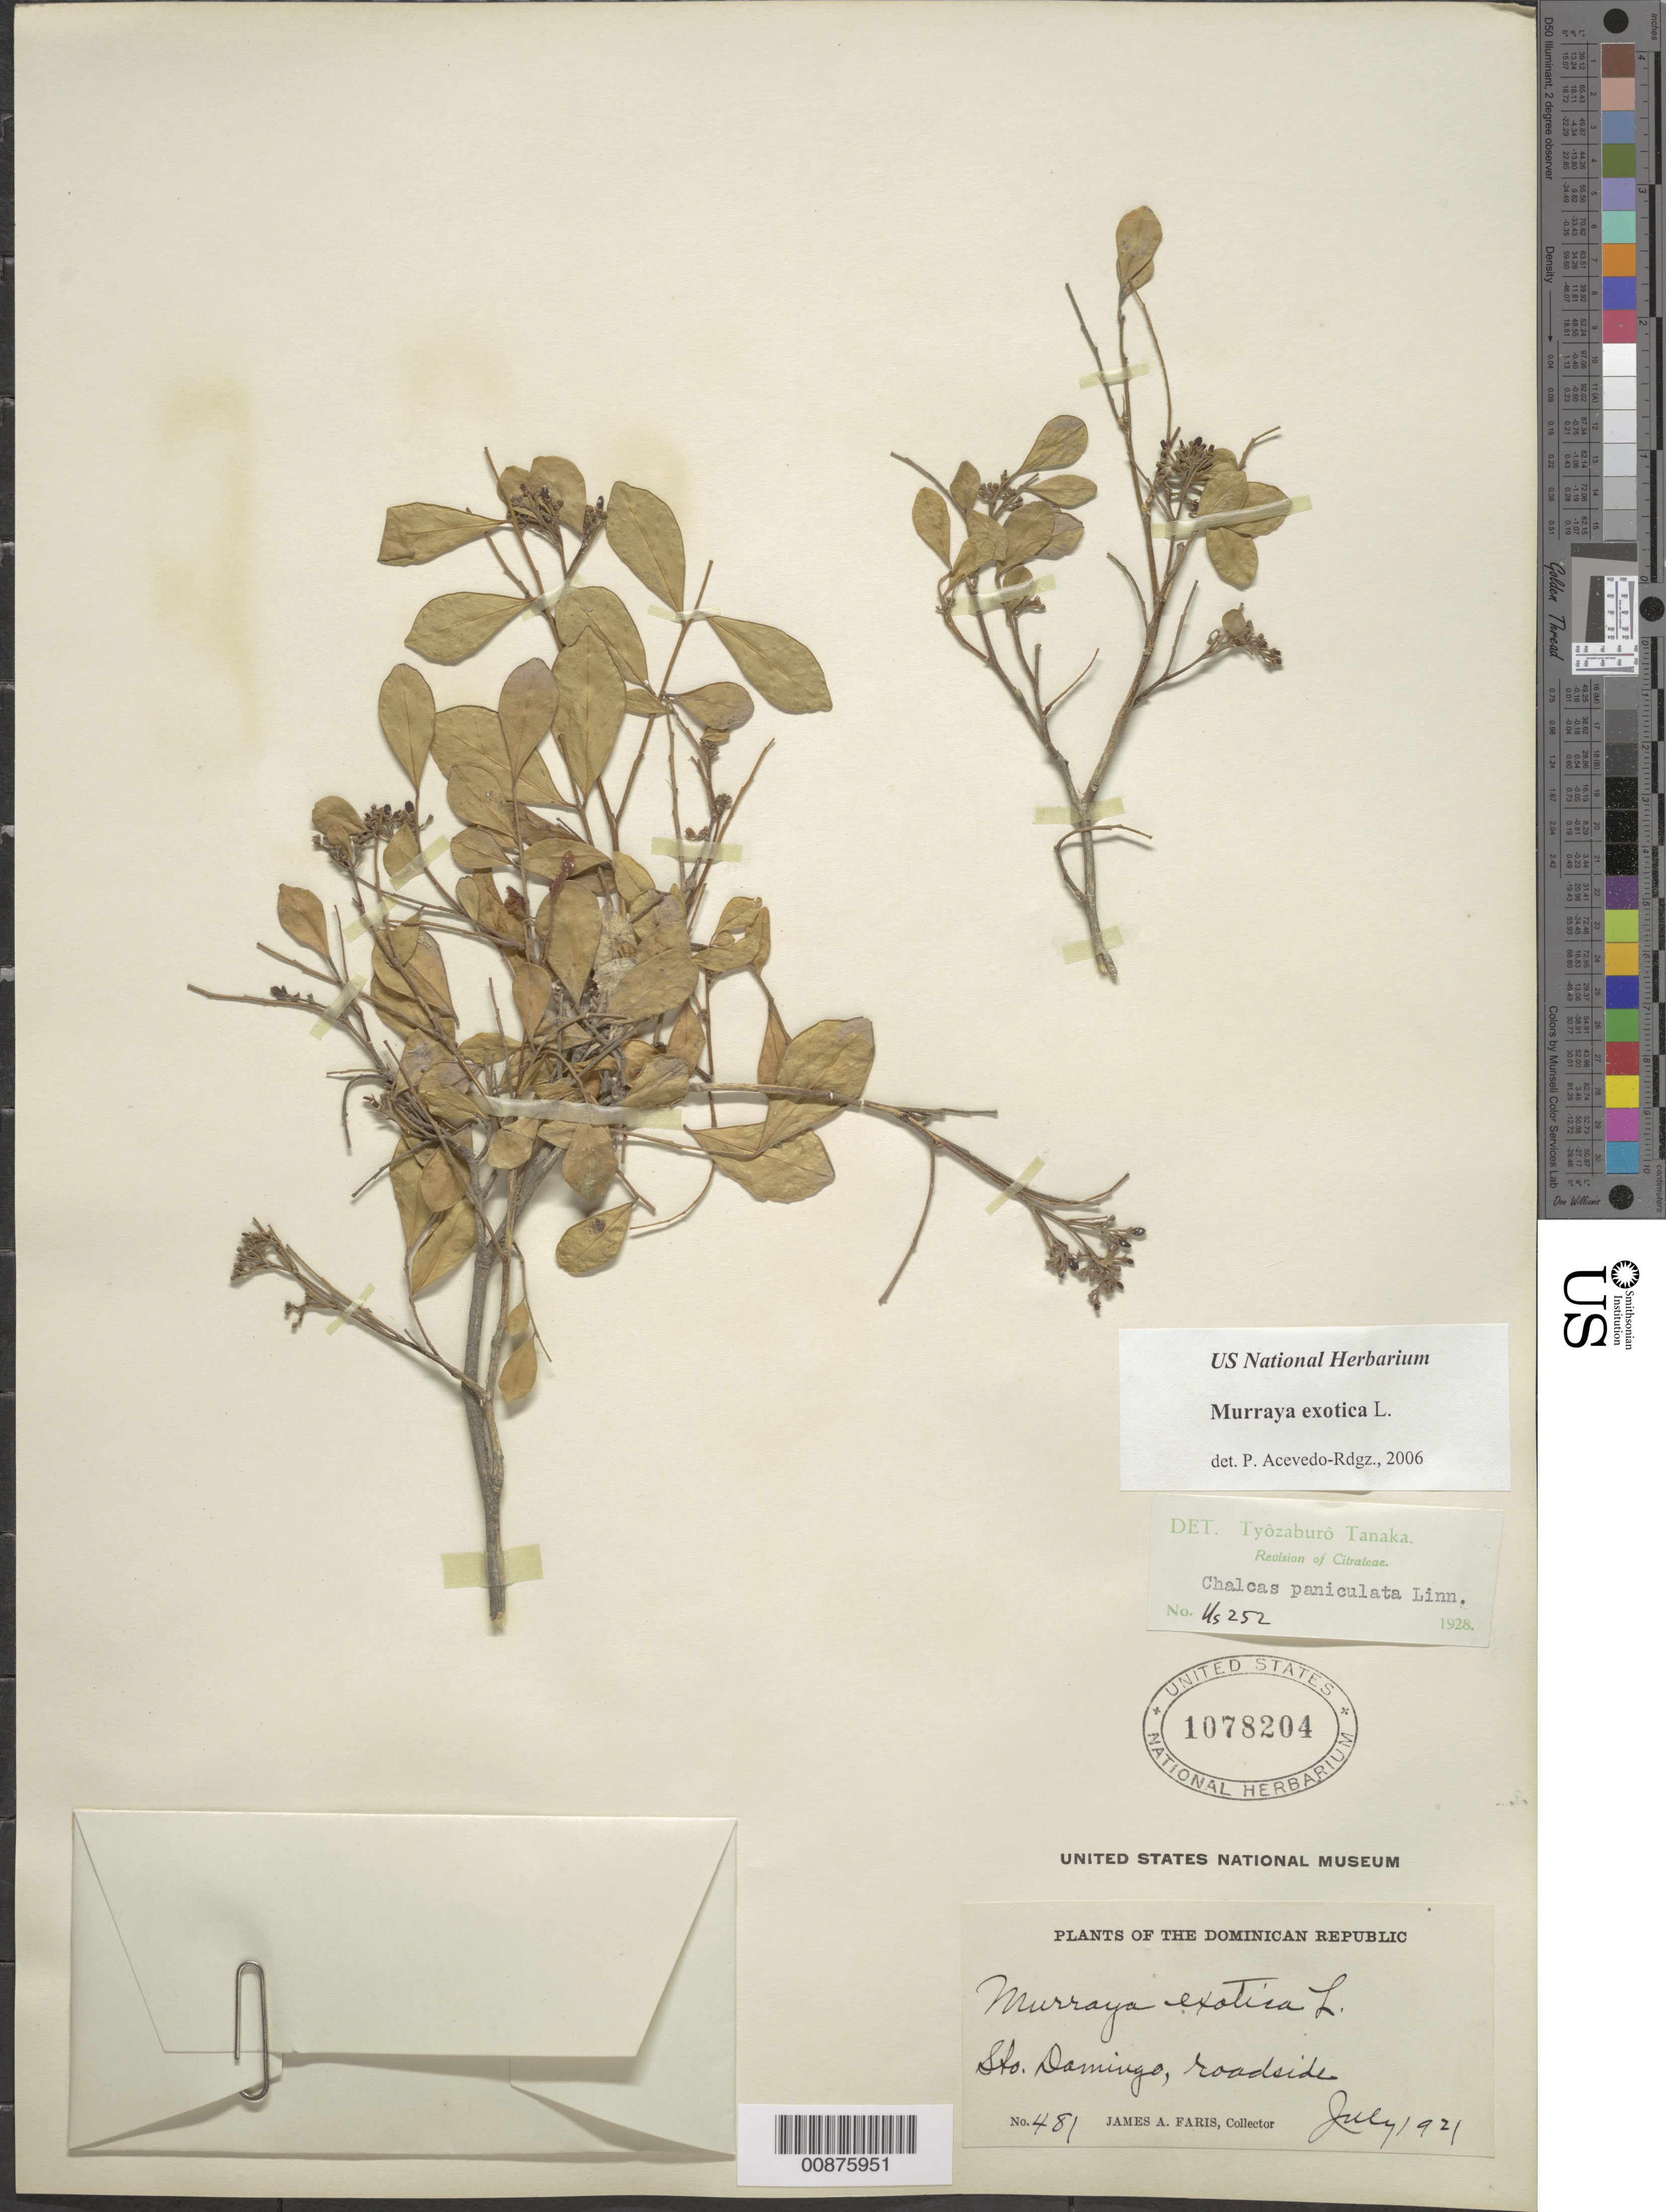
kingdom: Plantae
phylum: Tracheophyta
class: Magnoliopsida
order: Sapindales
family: Rutaceae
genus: Murraya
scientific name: Murraya exotica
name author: L.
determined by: Acevedo-Rodríguez, P., (BOT), Smithsonian Institution - National Museum of Natural History (UNITED STATES)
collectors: J. Faris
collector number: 481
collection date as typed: Jul 1921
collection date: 1921-07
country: Dominican Republic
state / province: San Cristóbal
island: Hispaniola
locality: Santo Domingo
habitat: Roadside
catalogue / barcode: US 1078204